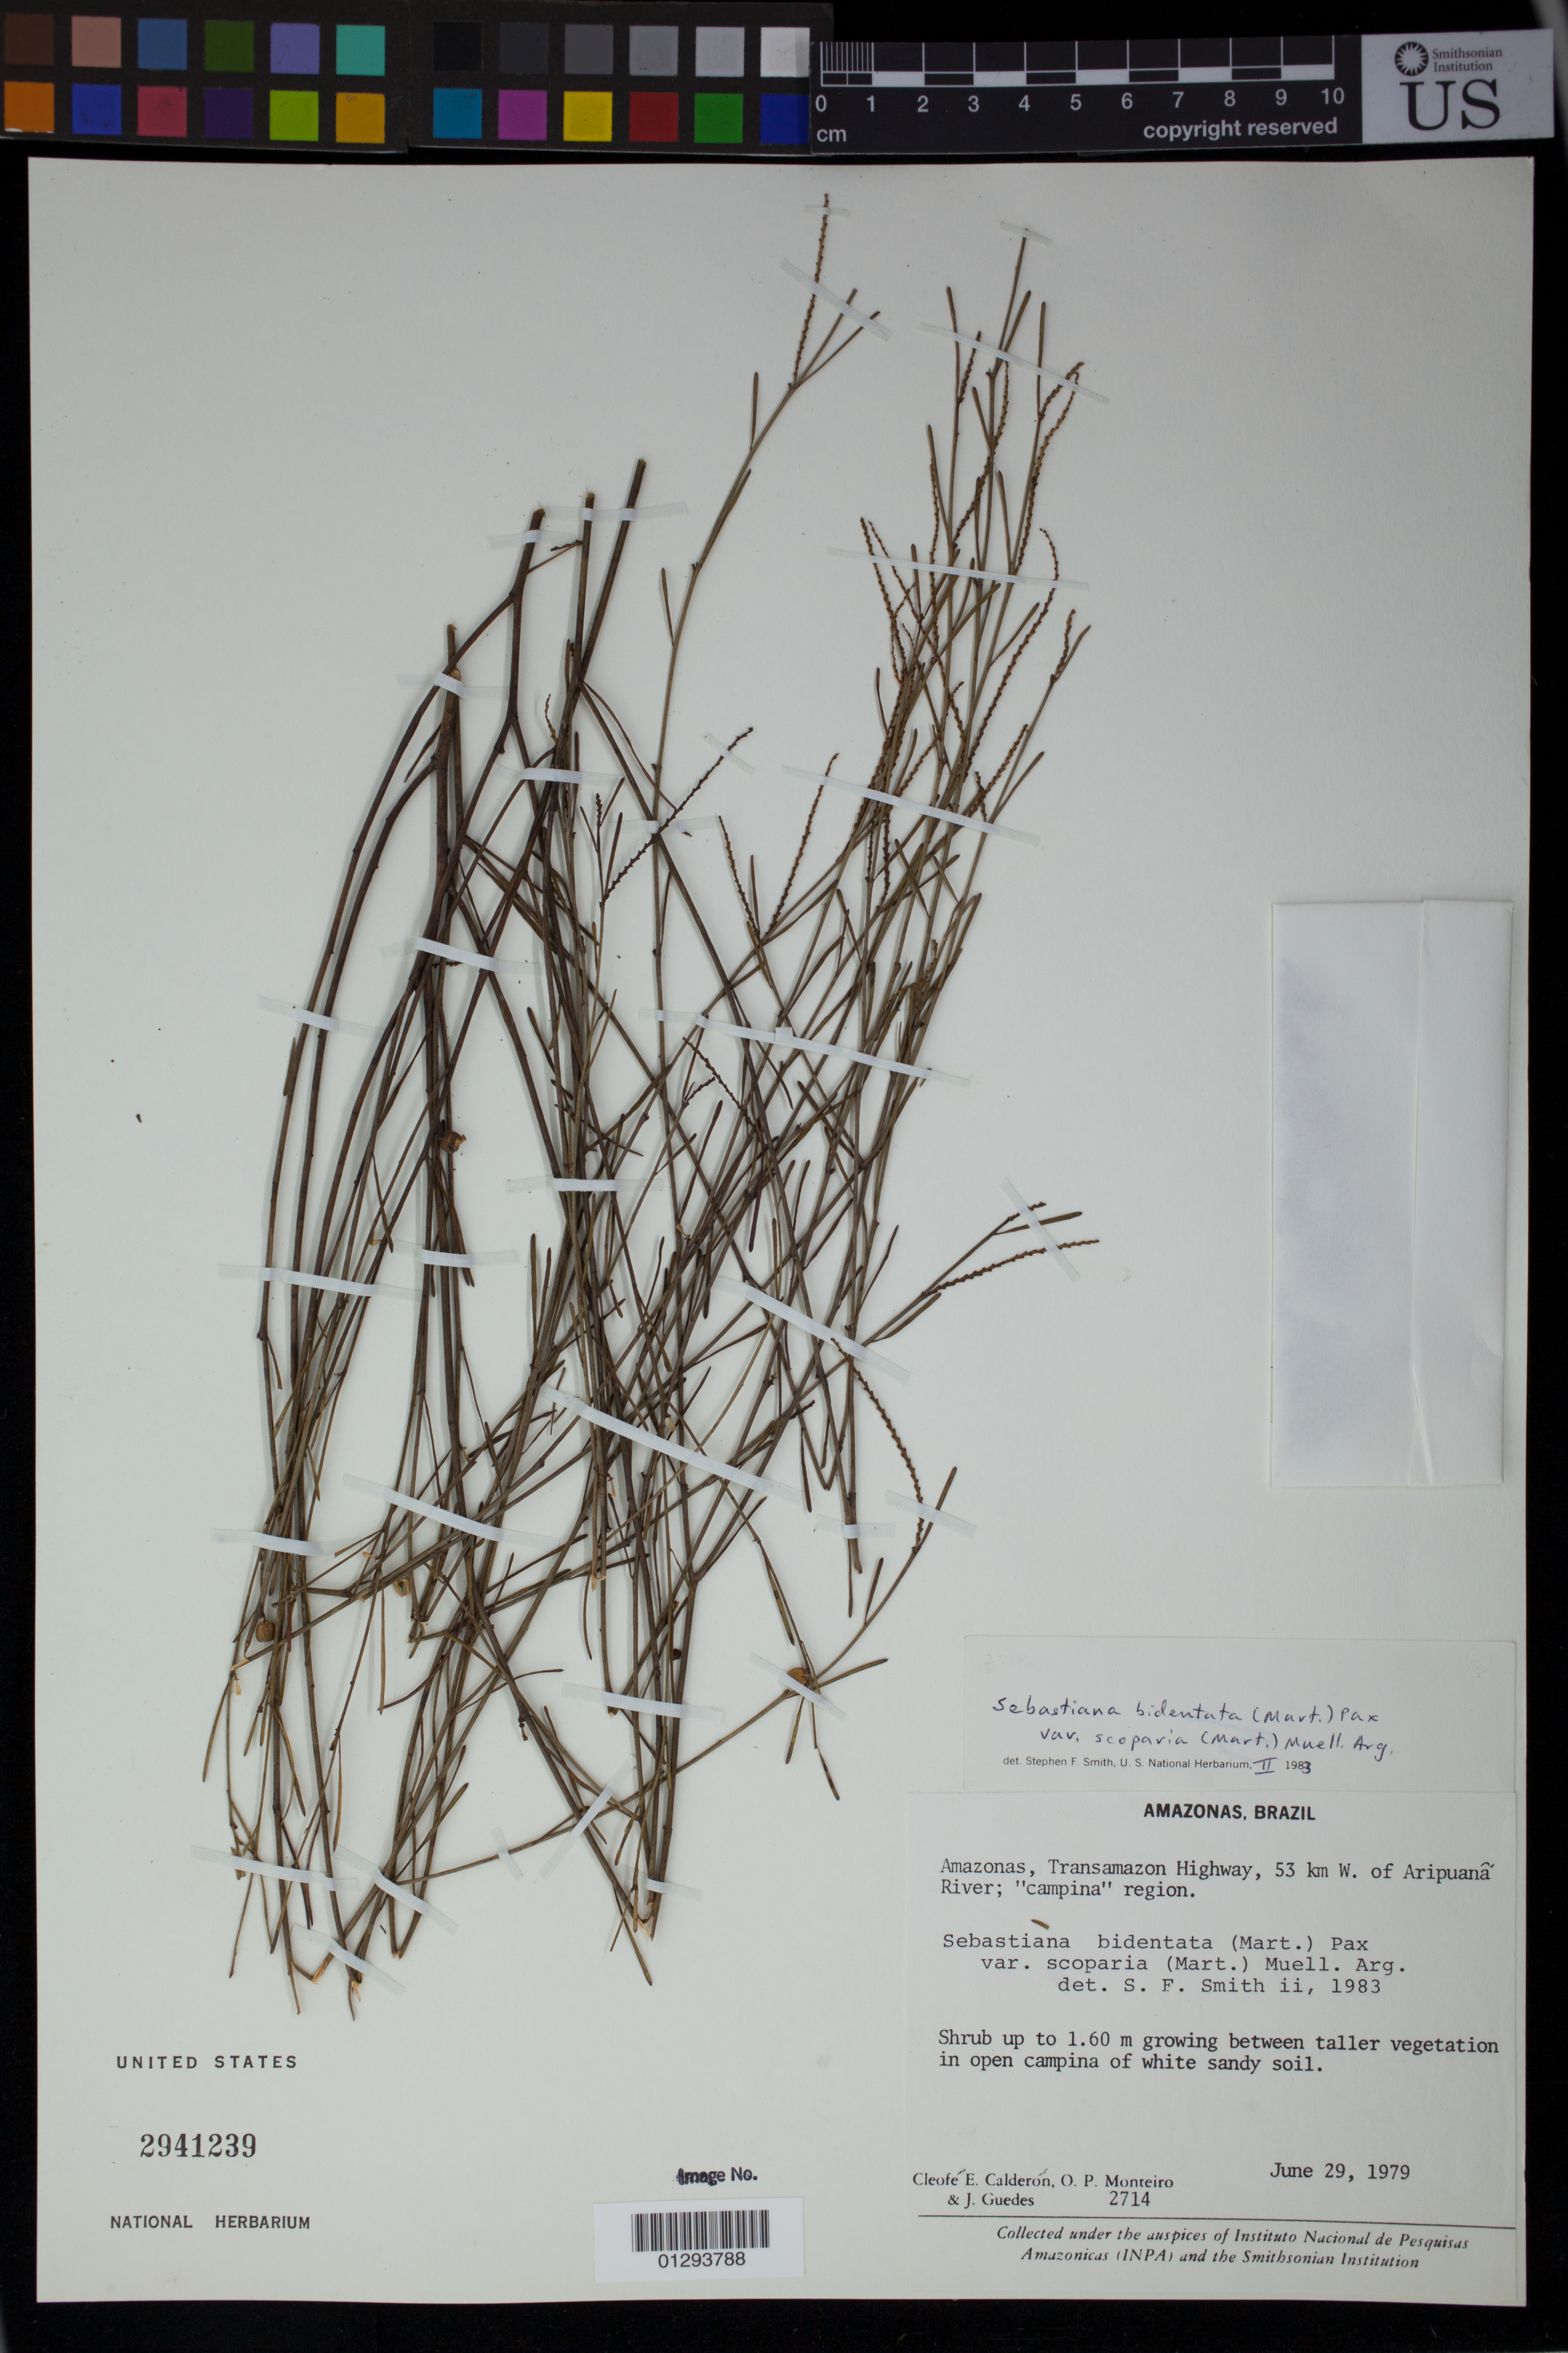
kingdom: Plantae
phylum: Tracheophyta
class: Magnoliopsida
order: Malpighiales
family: Euphorbiaceae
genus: Sebastiania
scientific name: Sebastiania bidentata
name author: (Mart. & Zucc.) Pax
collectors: C. E. Calderón, O. P. Monteiro & J. Guedes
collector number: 2714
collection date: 1979-06-29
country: Brazil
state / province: Amazonas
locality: Transamazon Highway, 53 km W. of Aripuana River; "campina" region.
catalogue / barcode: US 2941239